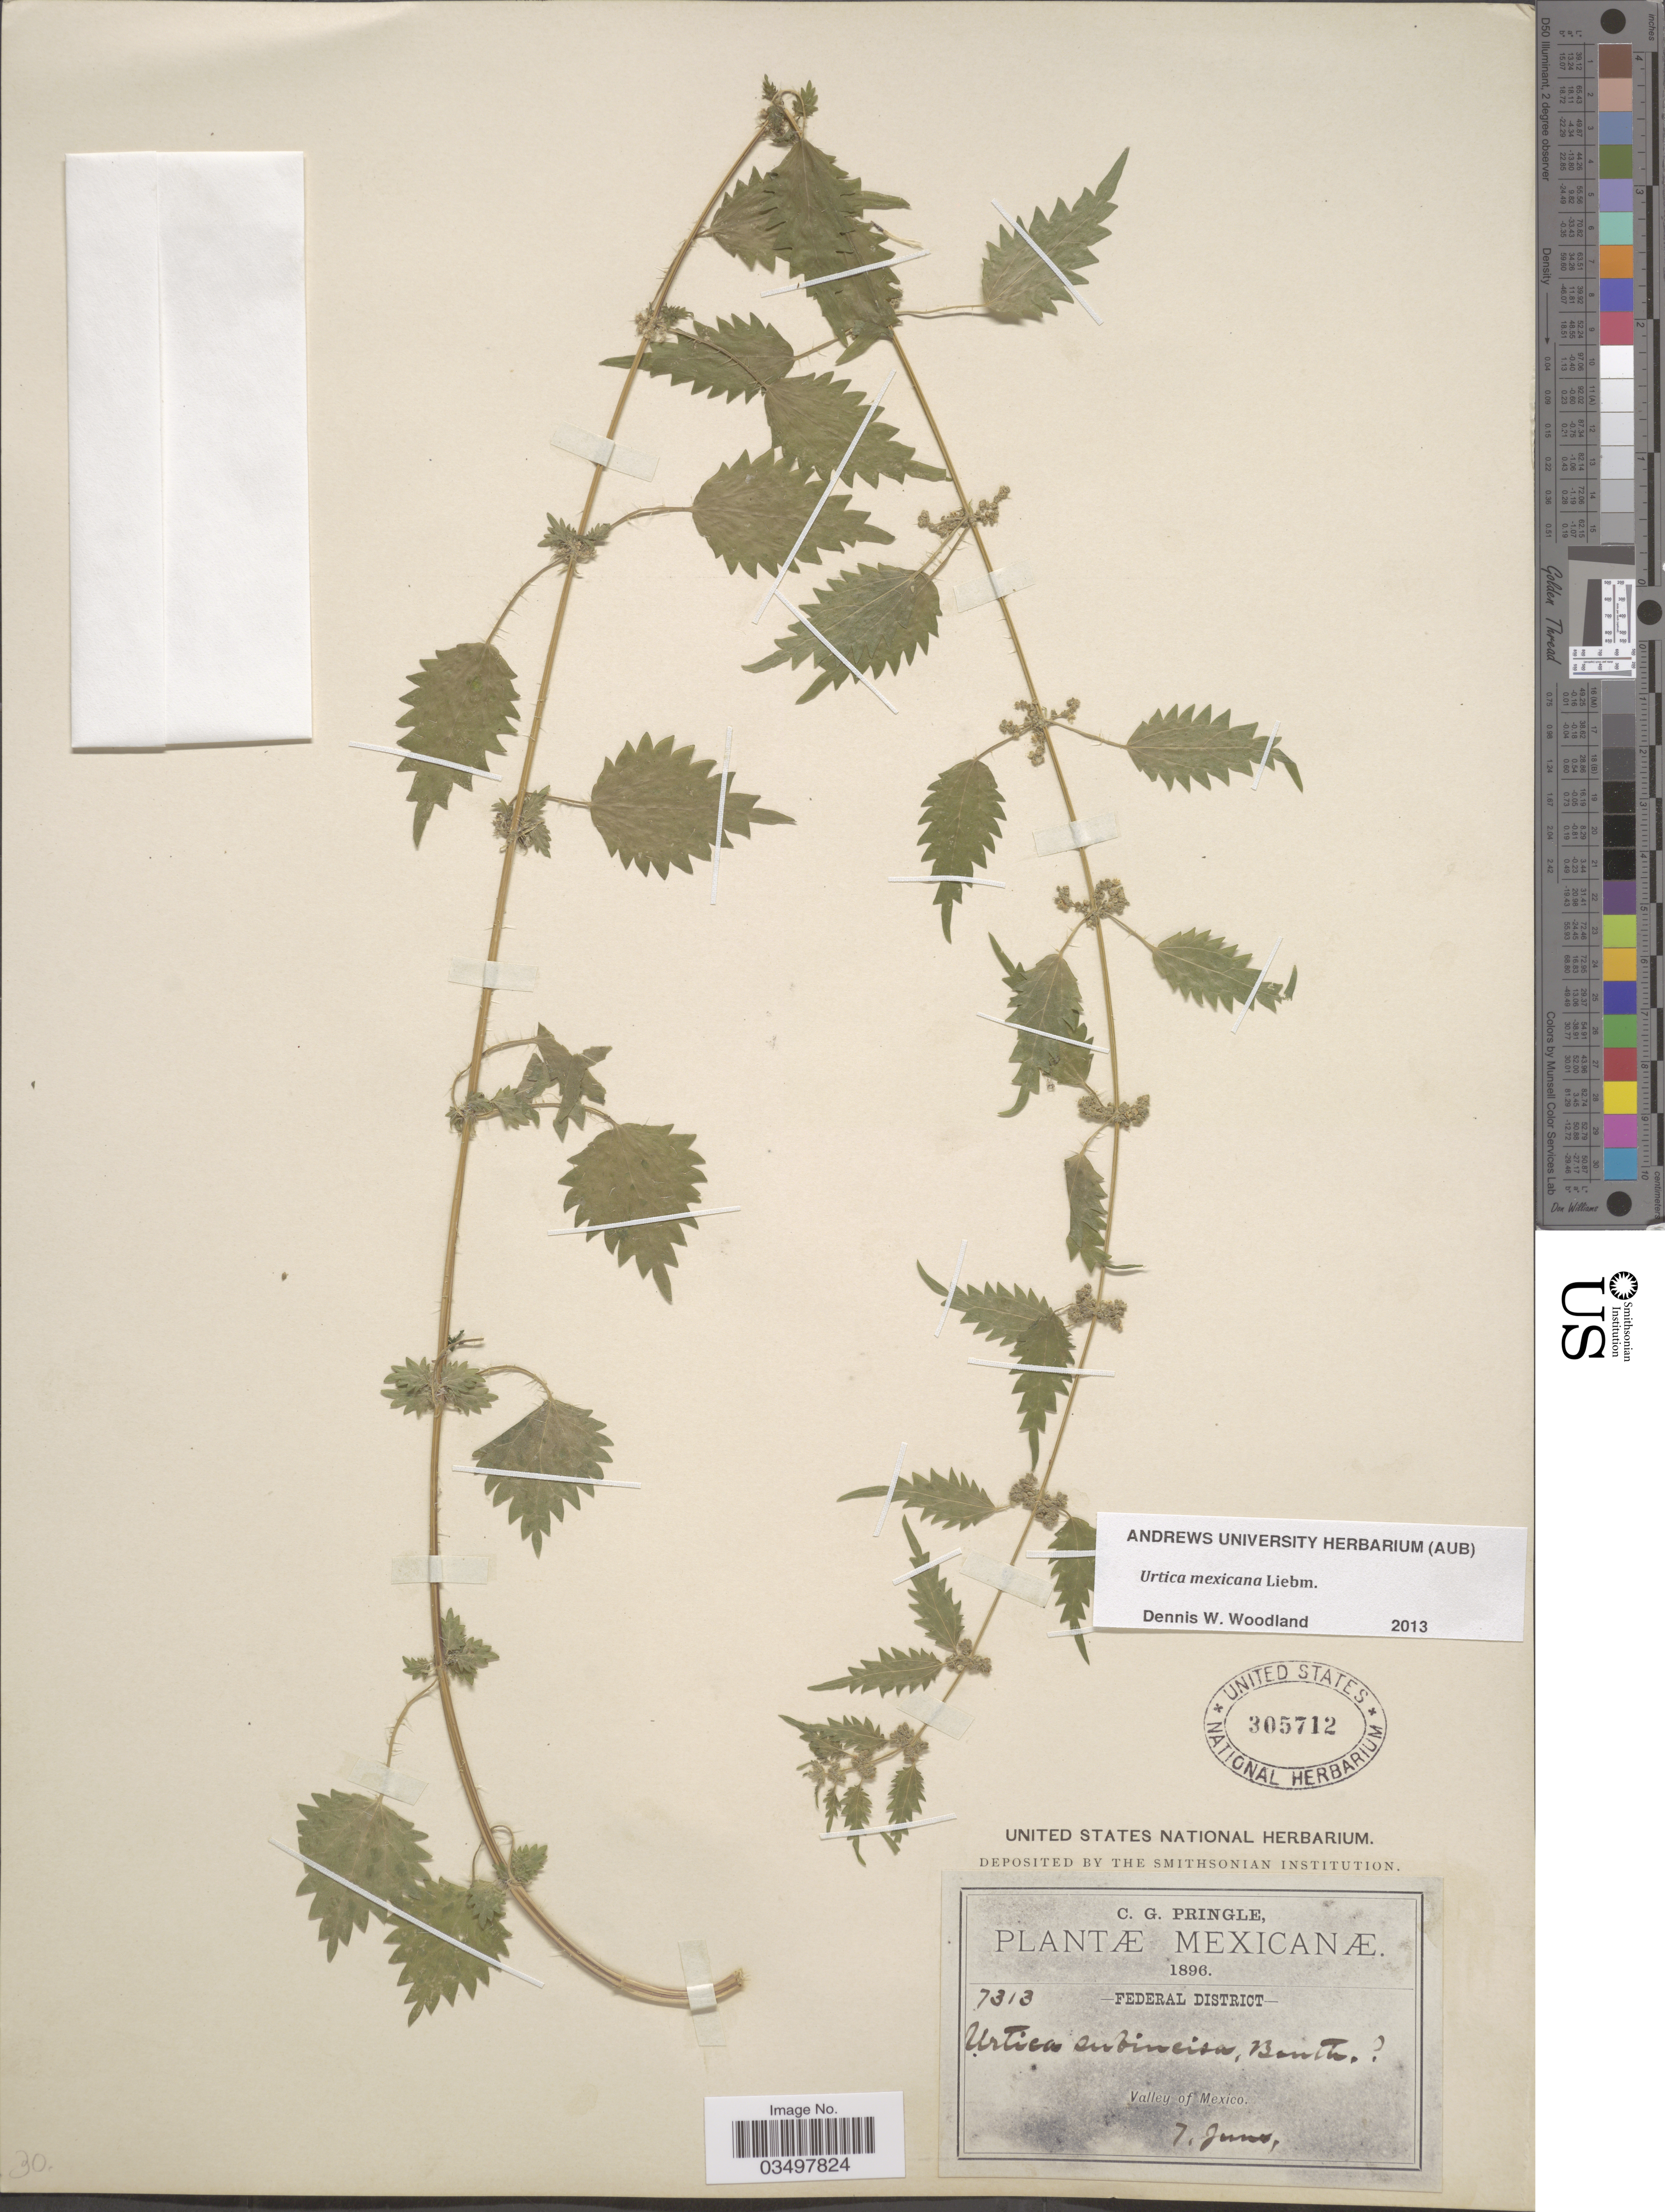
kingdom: Plantae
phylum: Tracheophyta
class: Magnoliopsida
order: Rosales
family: Urticaceae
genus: Urtica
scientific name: Urtica mexicana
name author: Liebm.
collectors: C. G. Pringle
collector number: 7313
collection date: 1896-06-07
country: Mexico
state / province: Distrito Federal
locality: Federal District. Valley of Mexico.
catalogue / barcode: US 305712